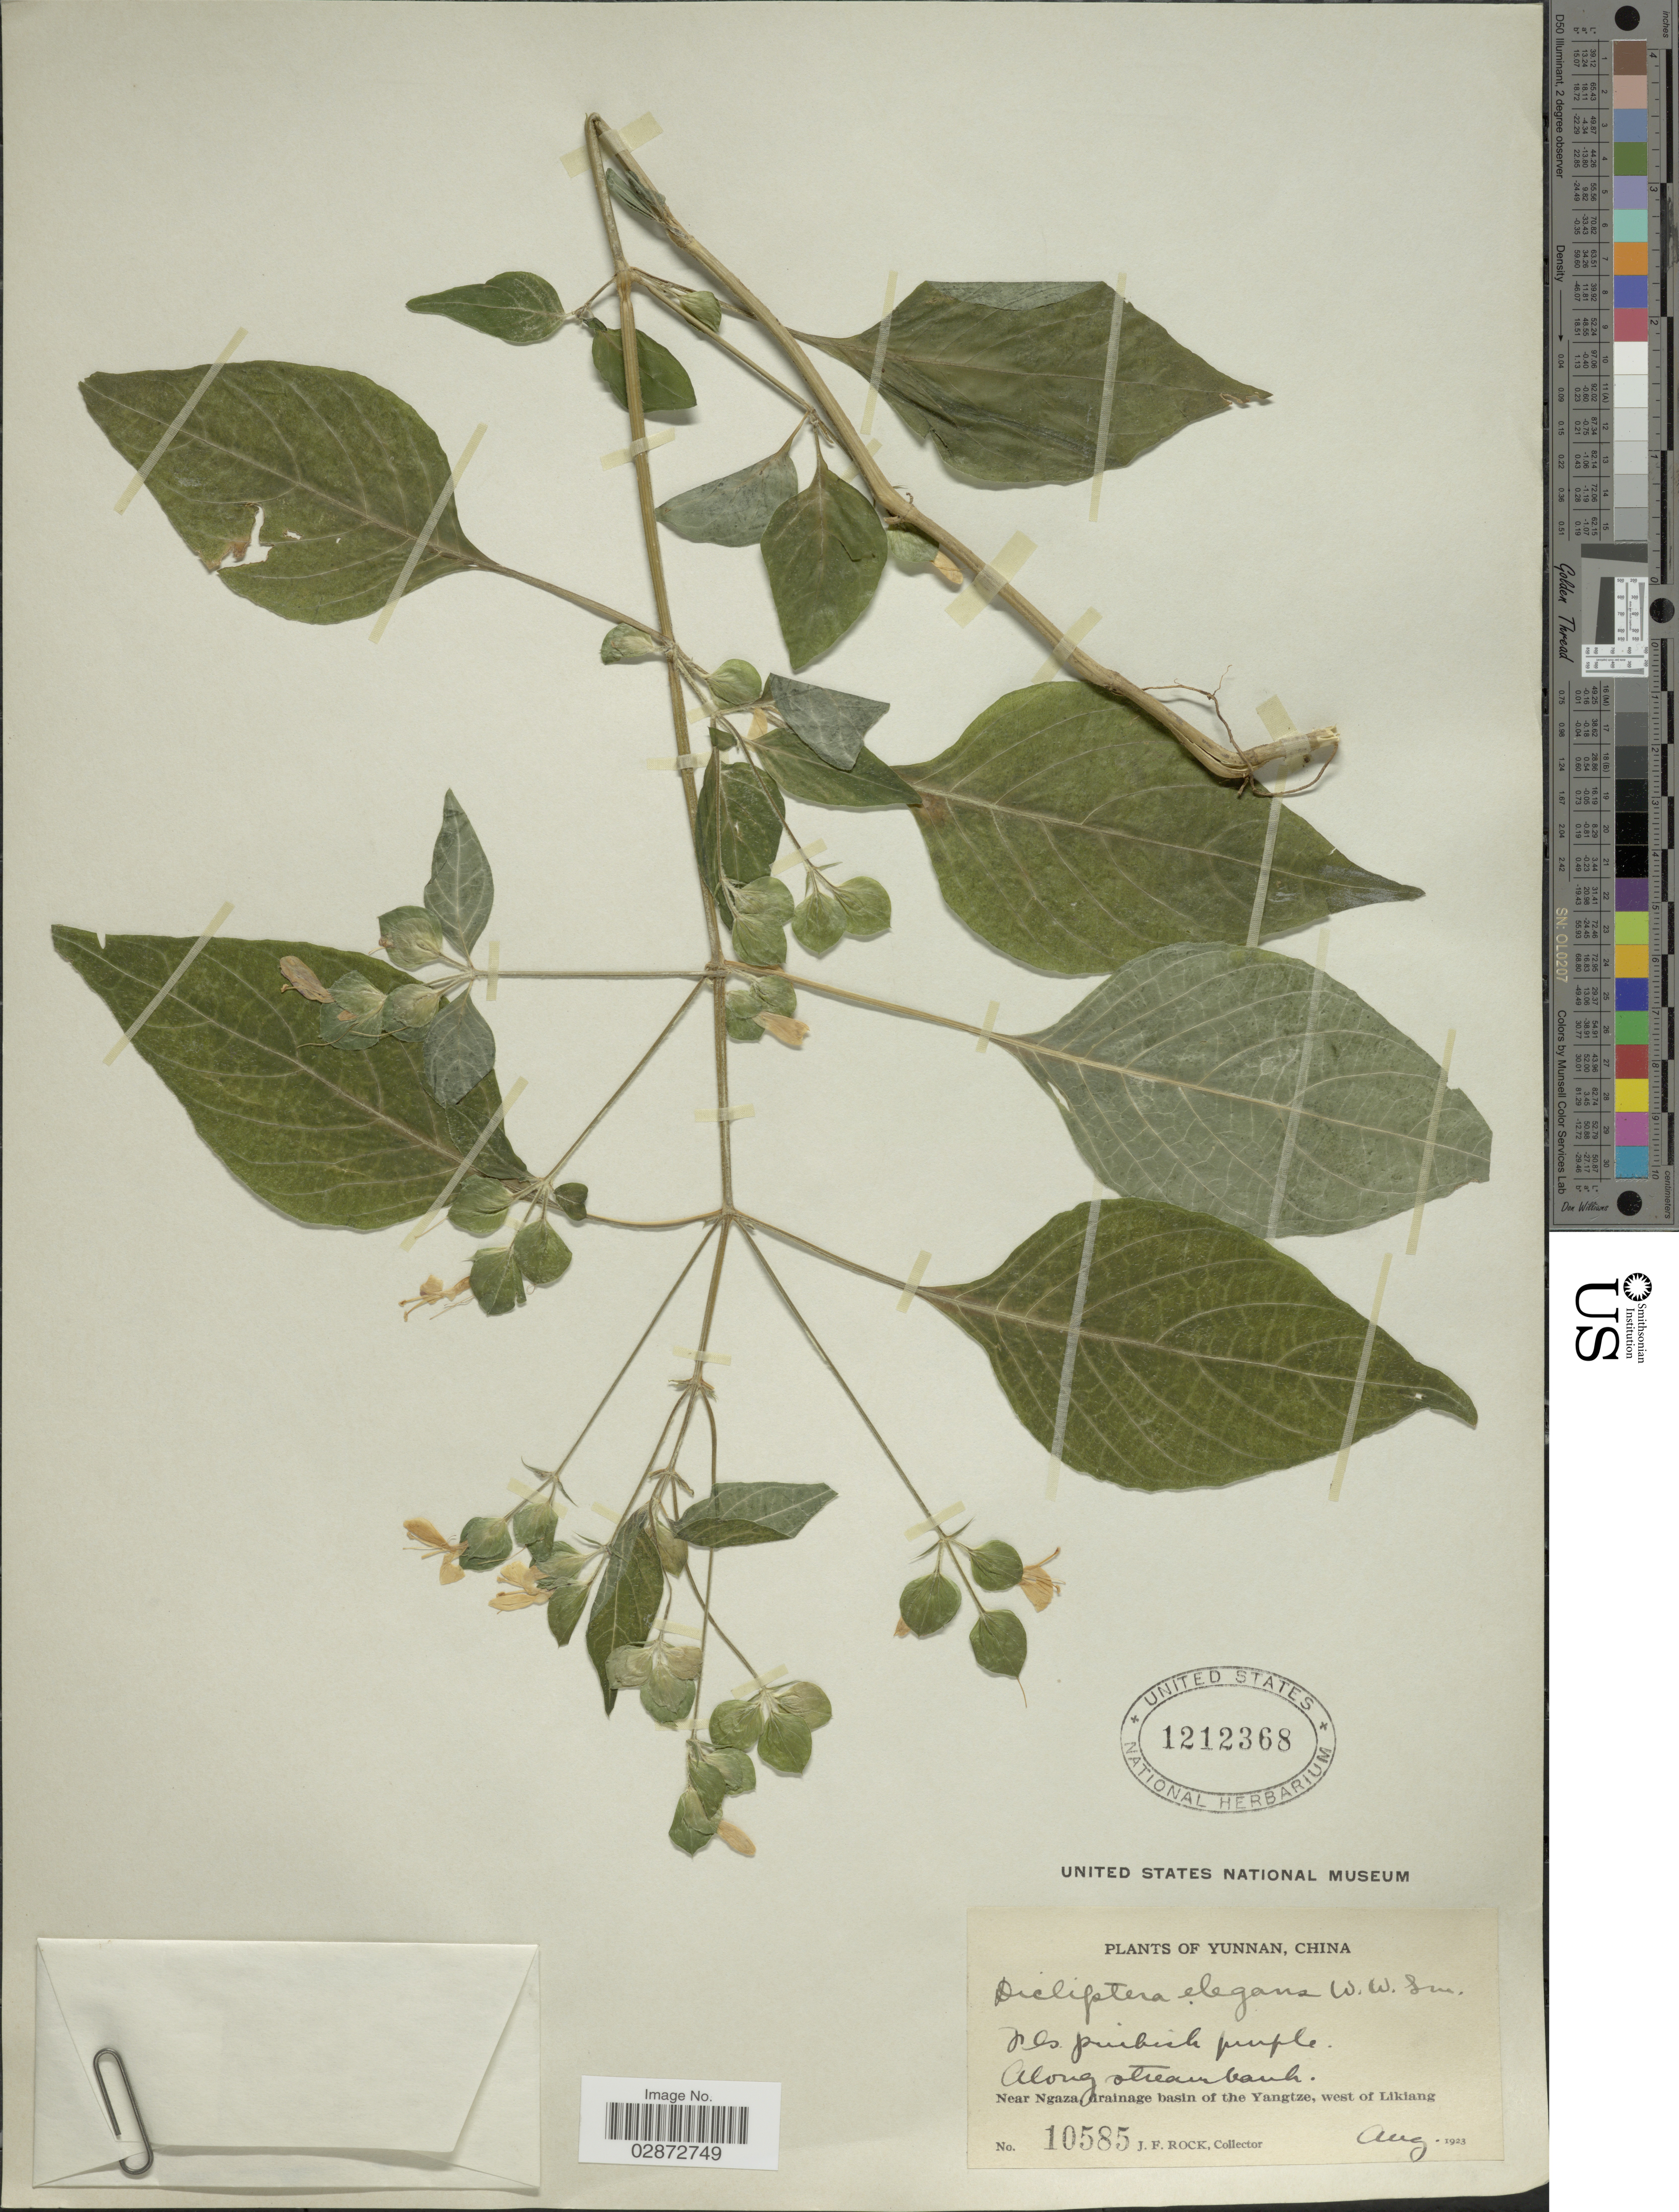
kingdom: Plantae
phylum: Tracheophyta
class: Magnoliopsida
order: Lamiales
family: Acanthaceae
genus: Dicliptera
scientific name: Dicliptera elegans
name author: W.W. Sm.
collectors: J. Rock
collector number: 10585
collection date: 1923-08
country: China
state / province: Yunnan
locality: Near Ngaza drainage basin of the Yangtze, west of Likiang.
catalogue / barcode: US 1212368